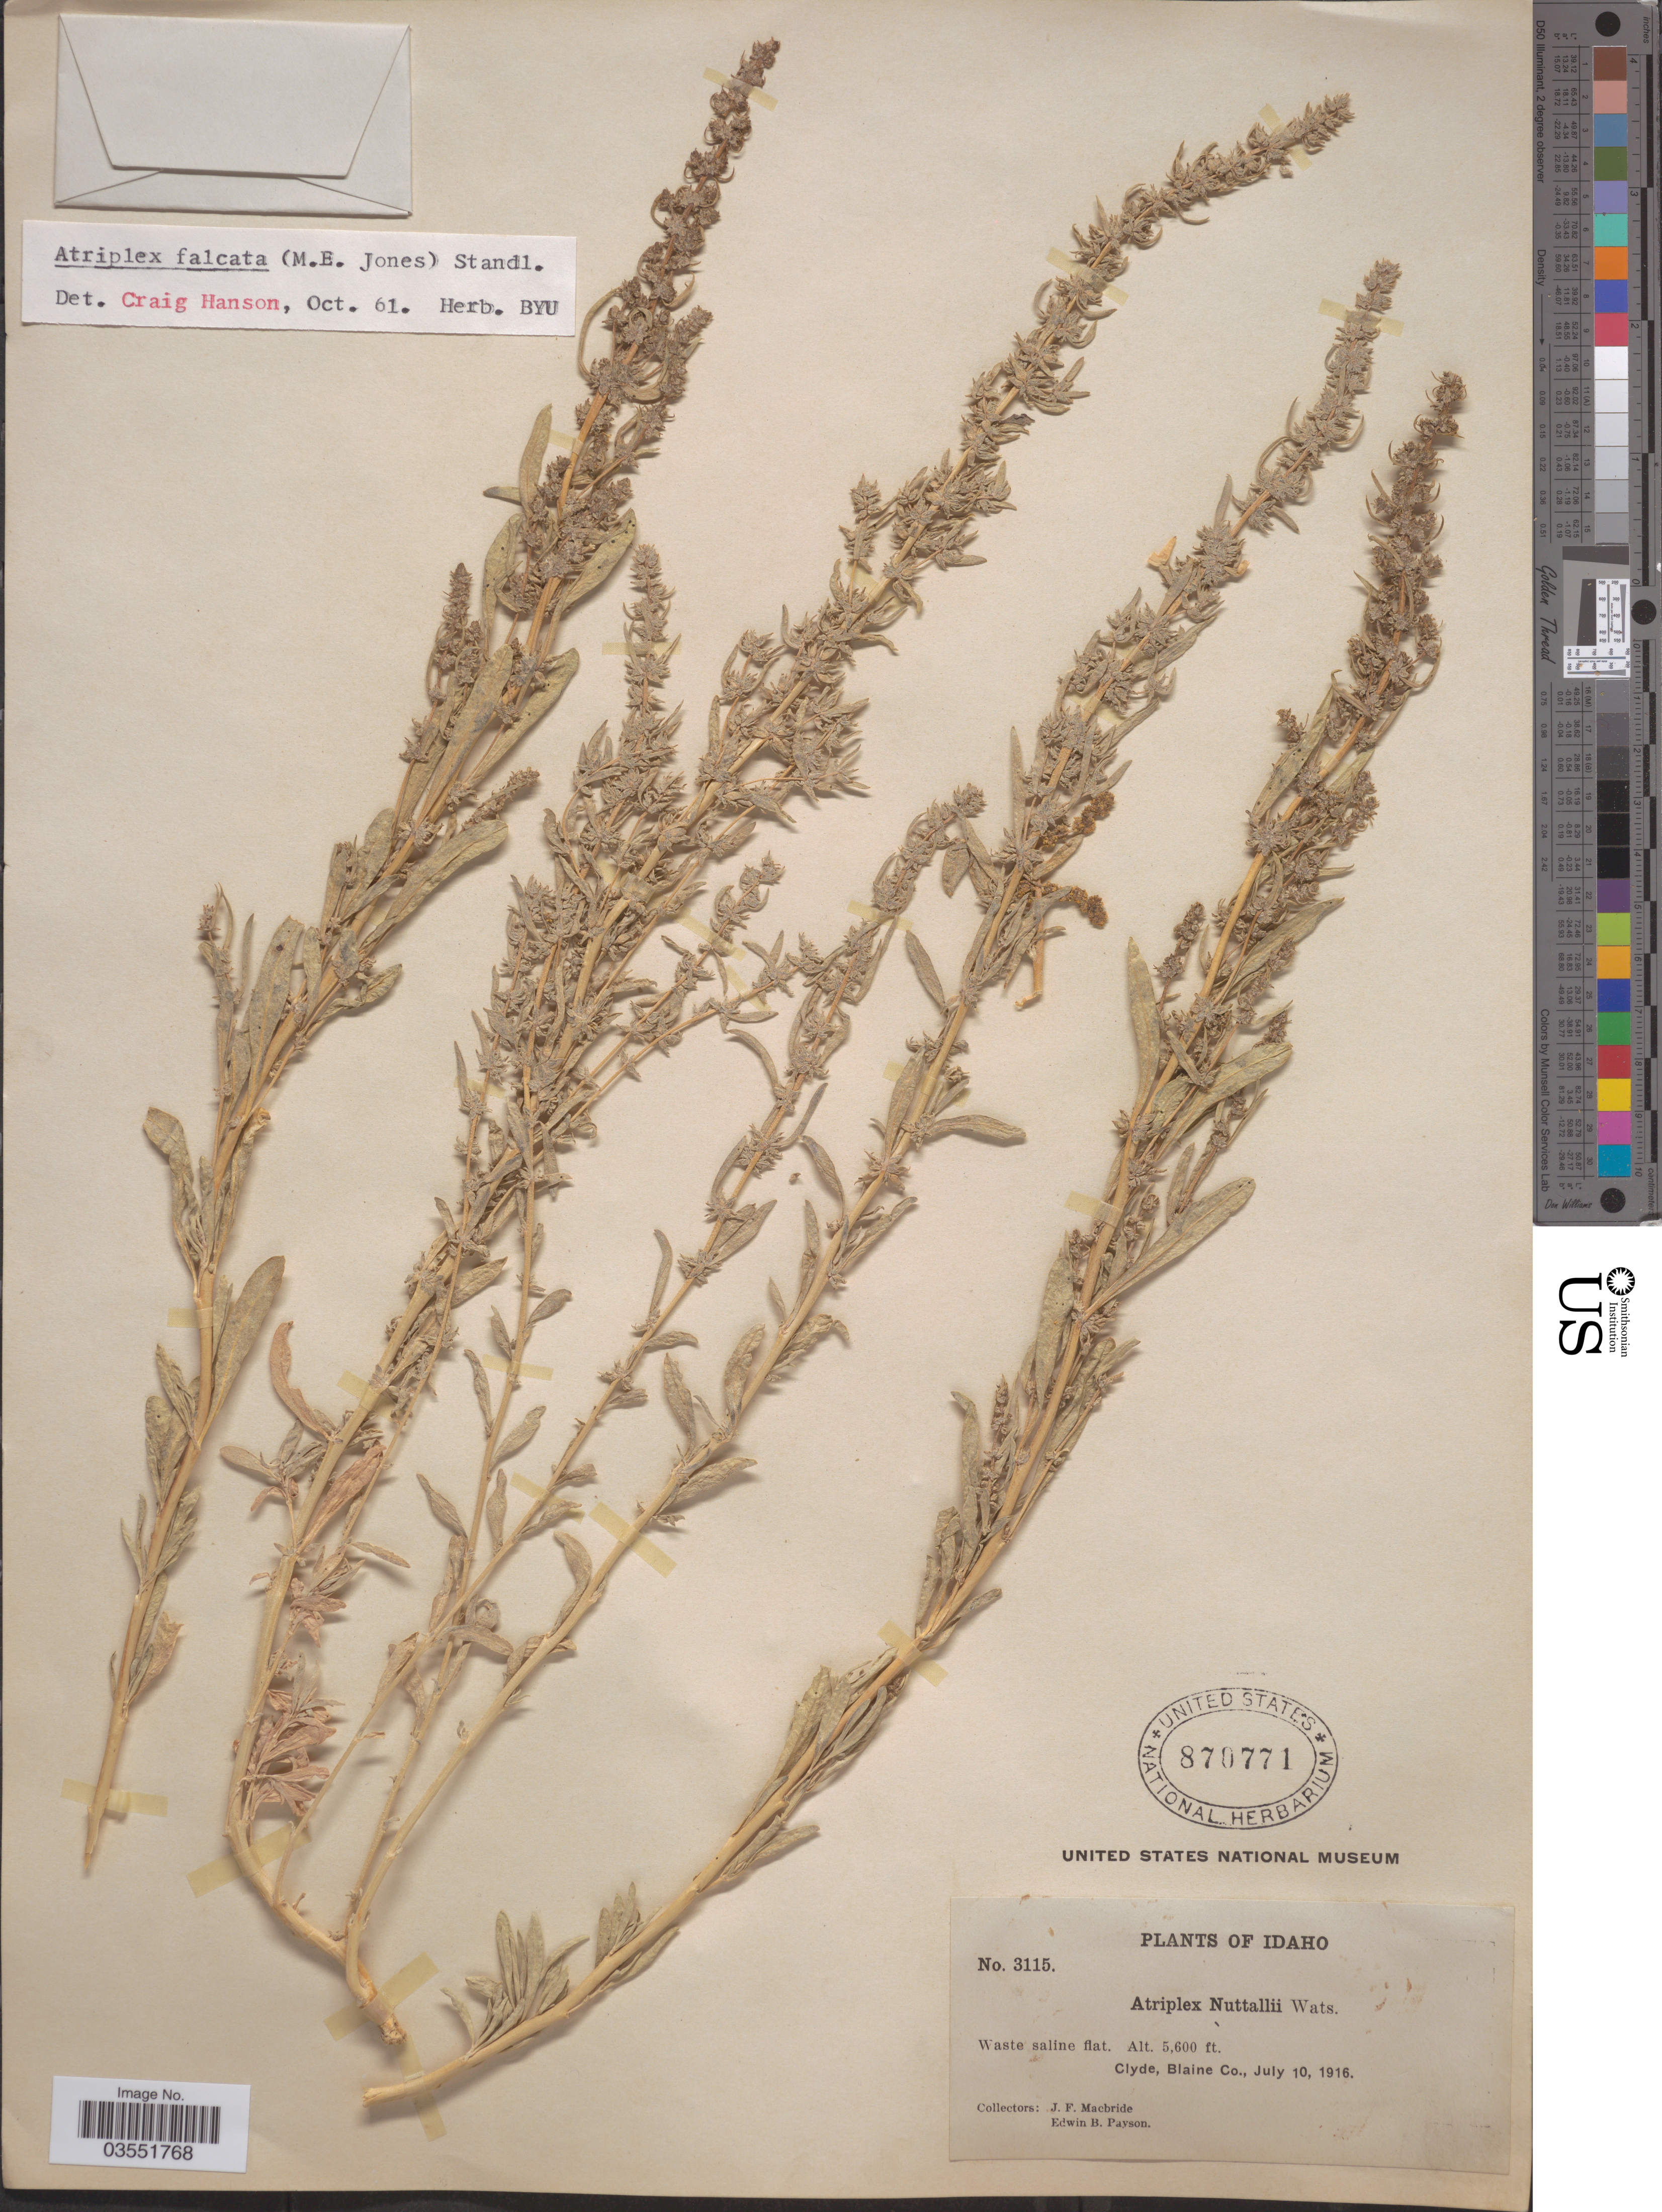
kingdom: Plantae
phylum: Tracheophyta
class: Magnoliopsida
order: Caryophyllales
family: Amaranthaceae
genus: Atriplex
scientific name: Atriplex falcata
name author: (M.E. Jones) Standl.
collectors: J. F. Macbride & E. B. Payson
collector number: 3115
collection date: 1916-07-10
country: United States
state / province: Idaho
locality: Clyde, Blaine Co.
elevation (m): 1707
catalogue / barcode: US 870771